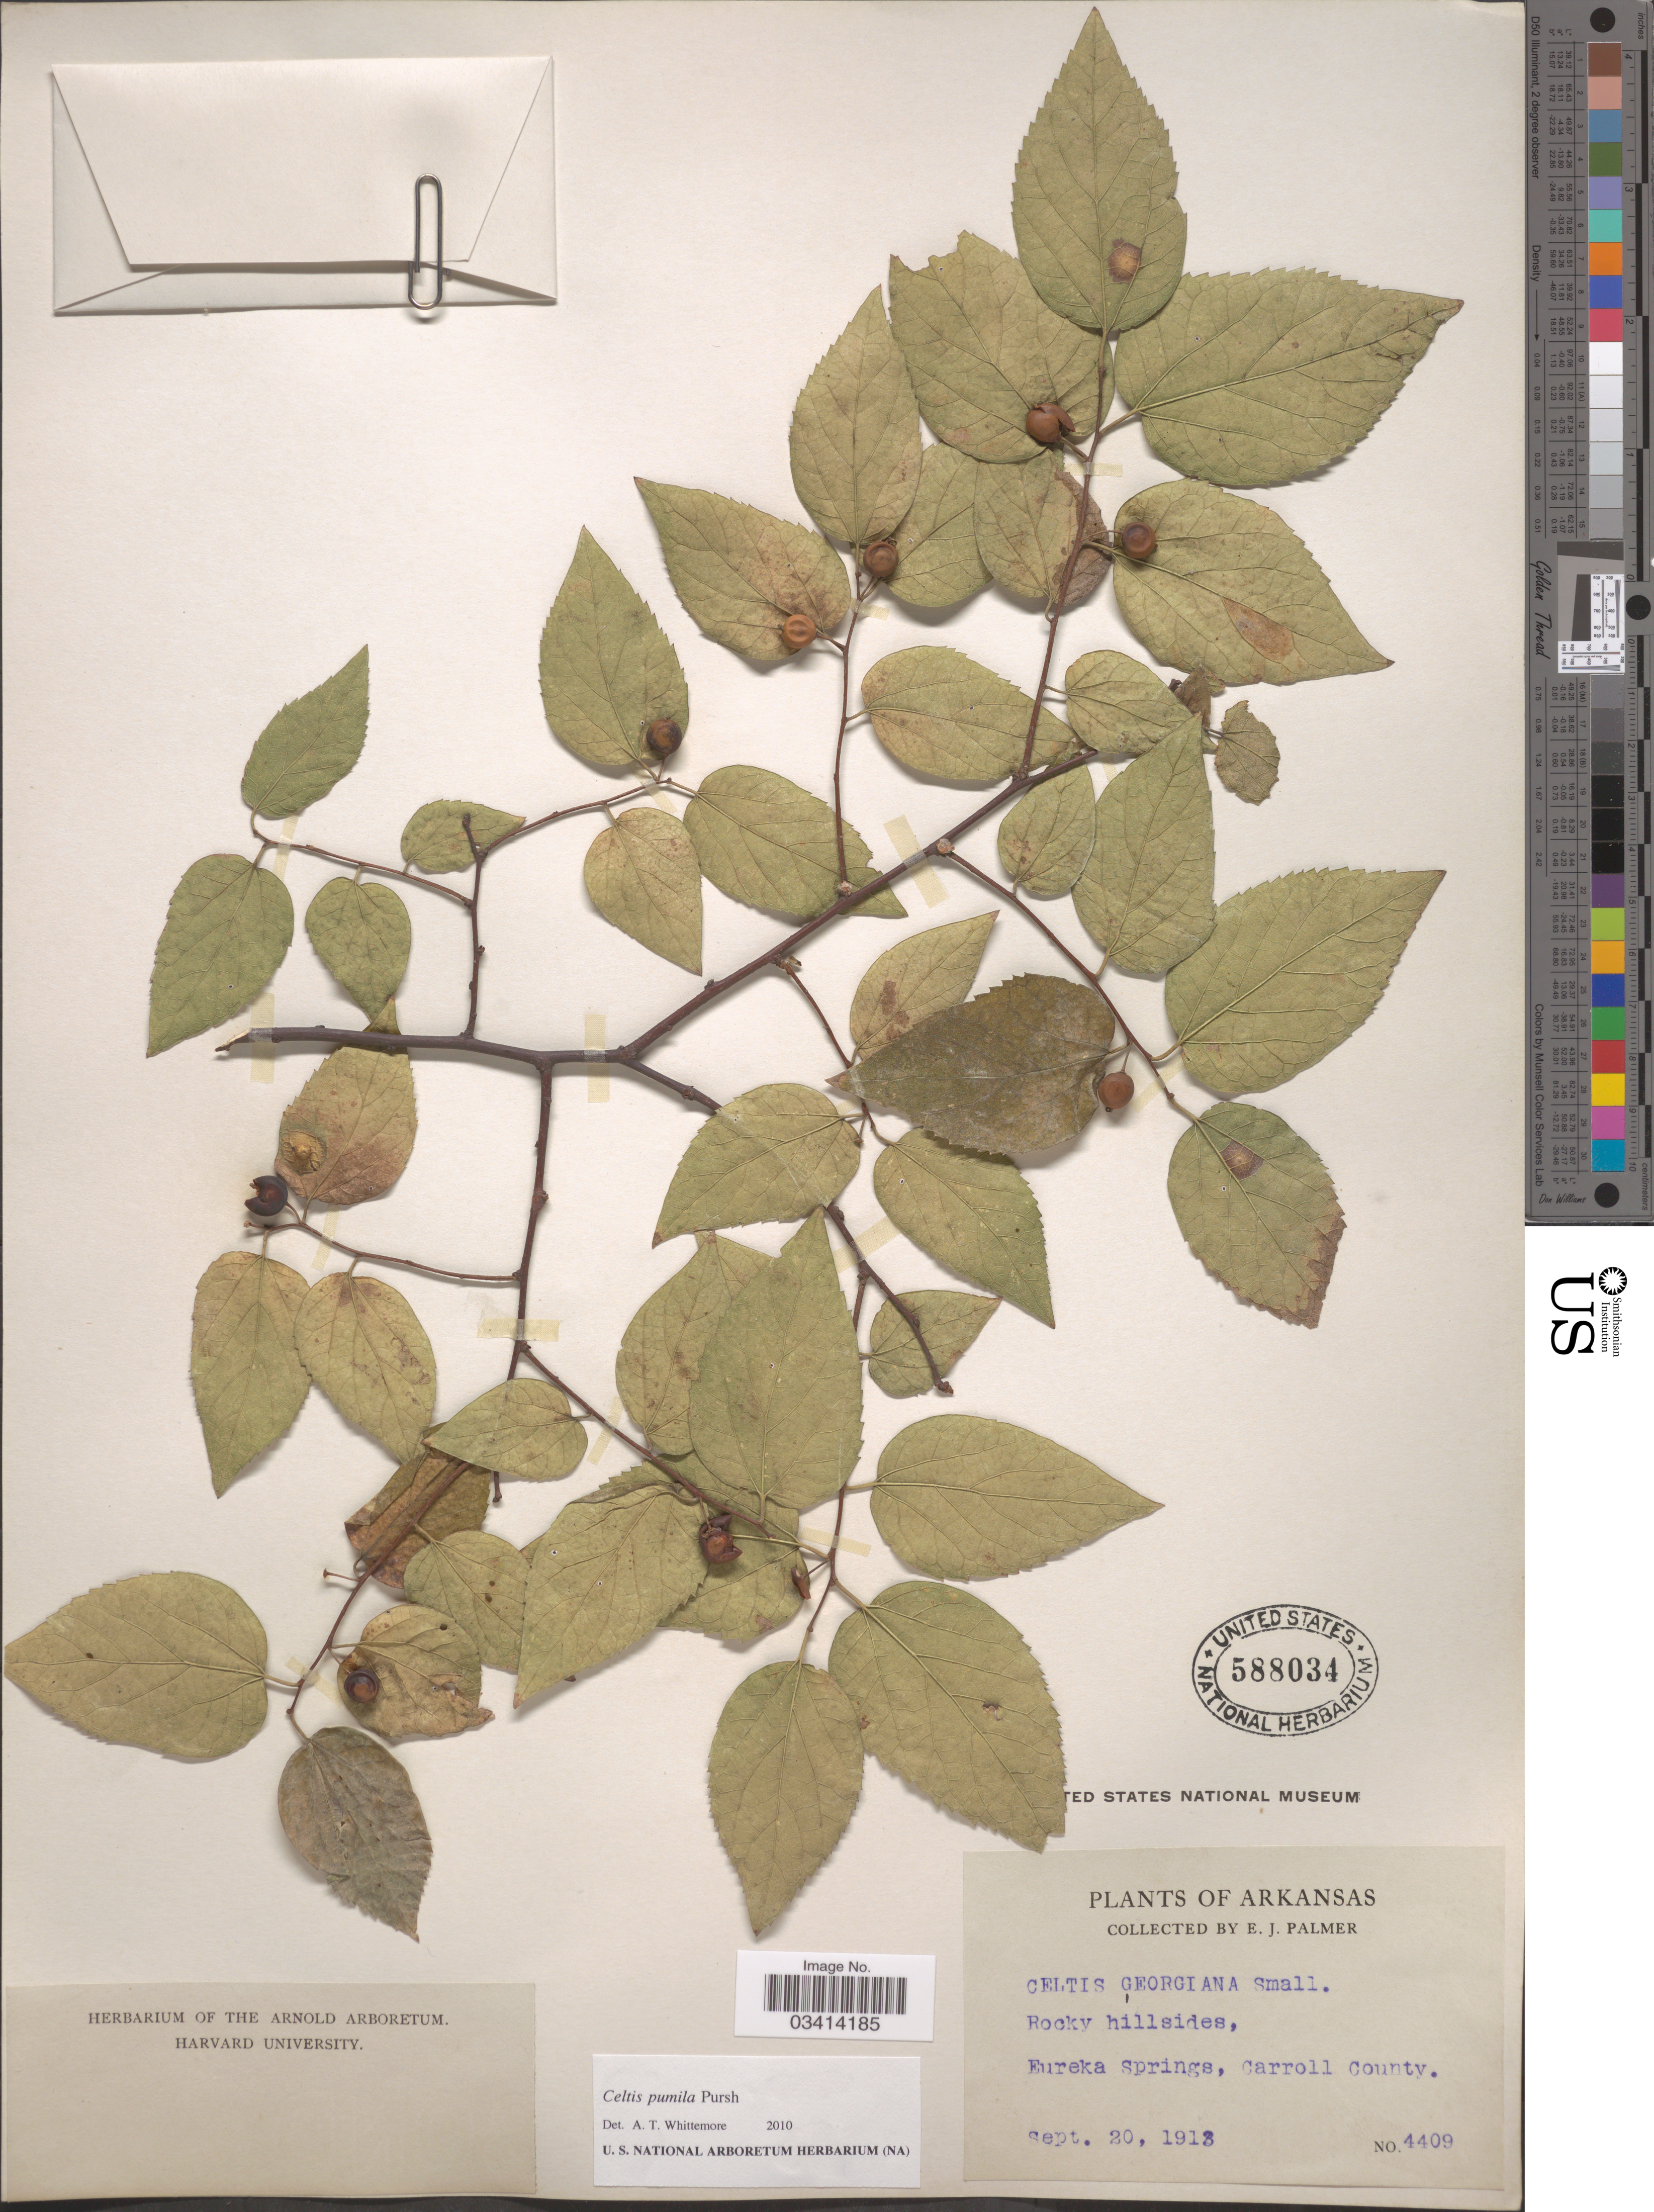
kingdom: Plantae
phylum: Tracheophyta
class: Magnoliopsida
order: Rosales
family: Cannabaceae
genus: Celtis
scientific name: Celtis pumila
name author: Pursh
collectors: E. J. Palmer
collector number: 4409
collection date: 1913-09-20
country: United States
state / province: Arkansas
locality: Eureka Springs, Carroll County.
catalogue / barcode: US 588034